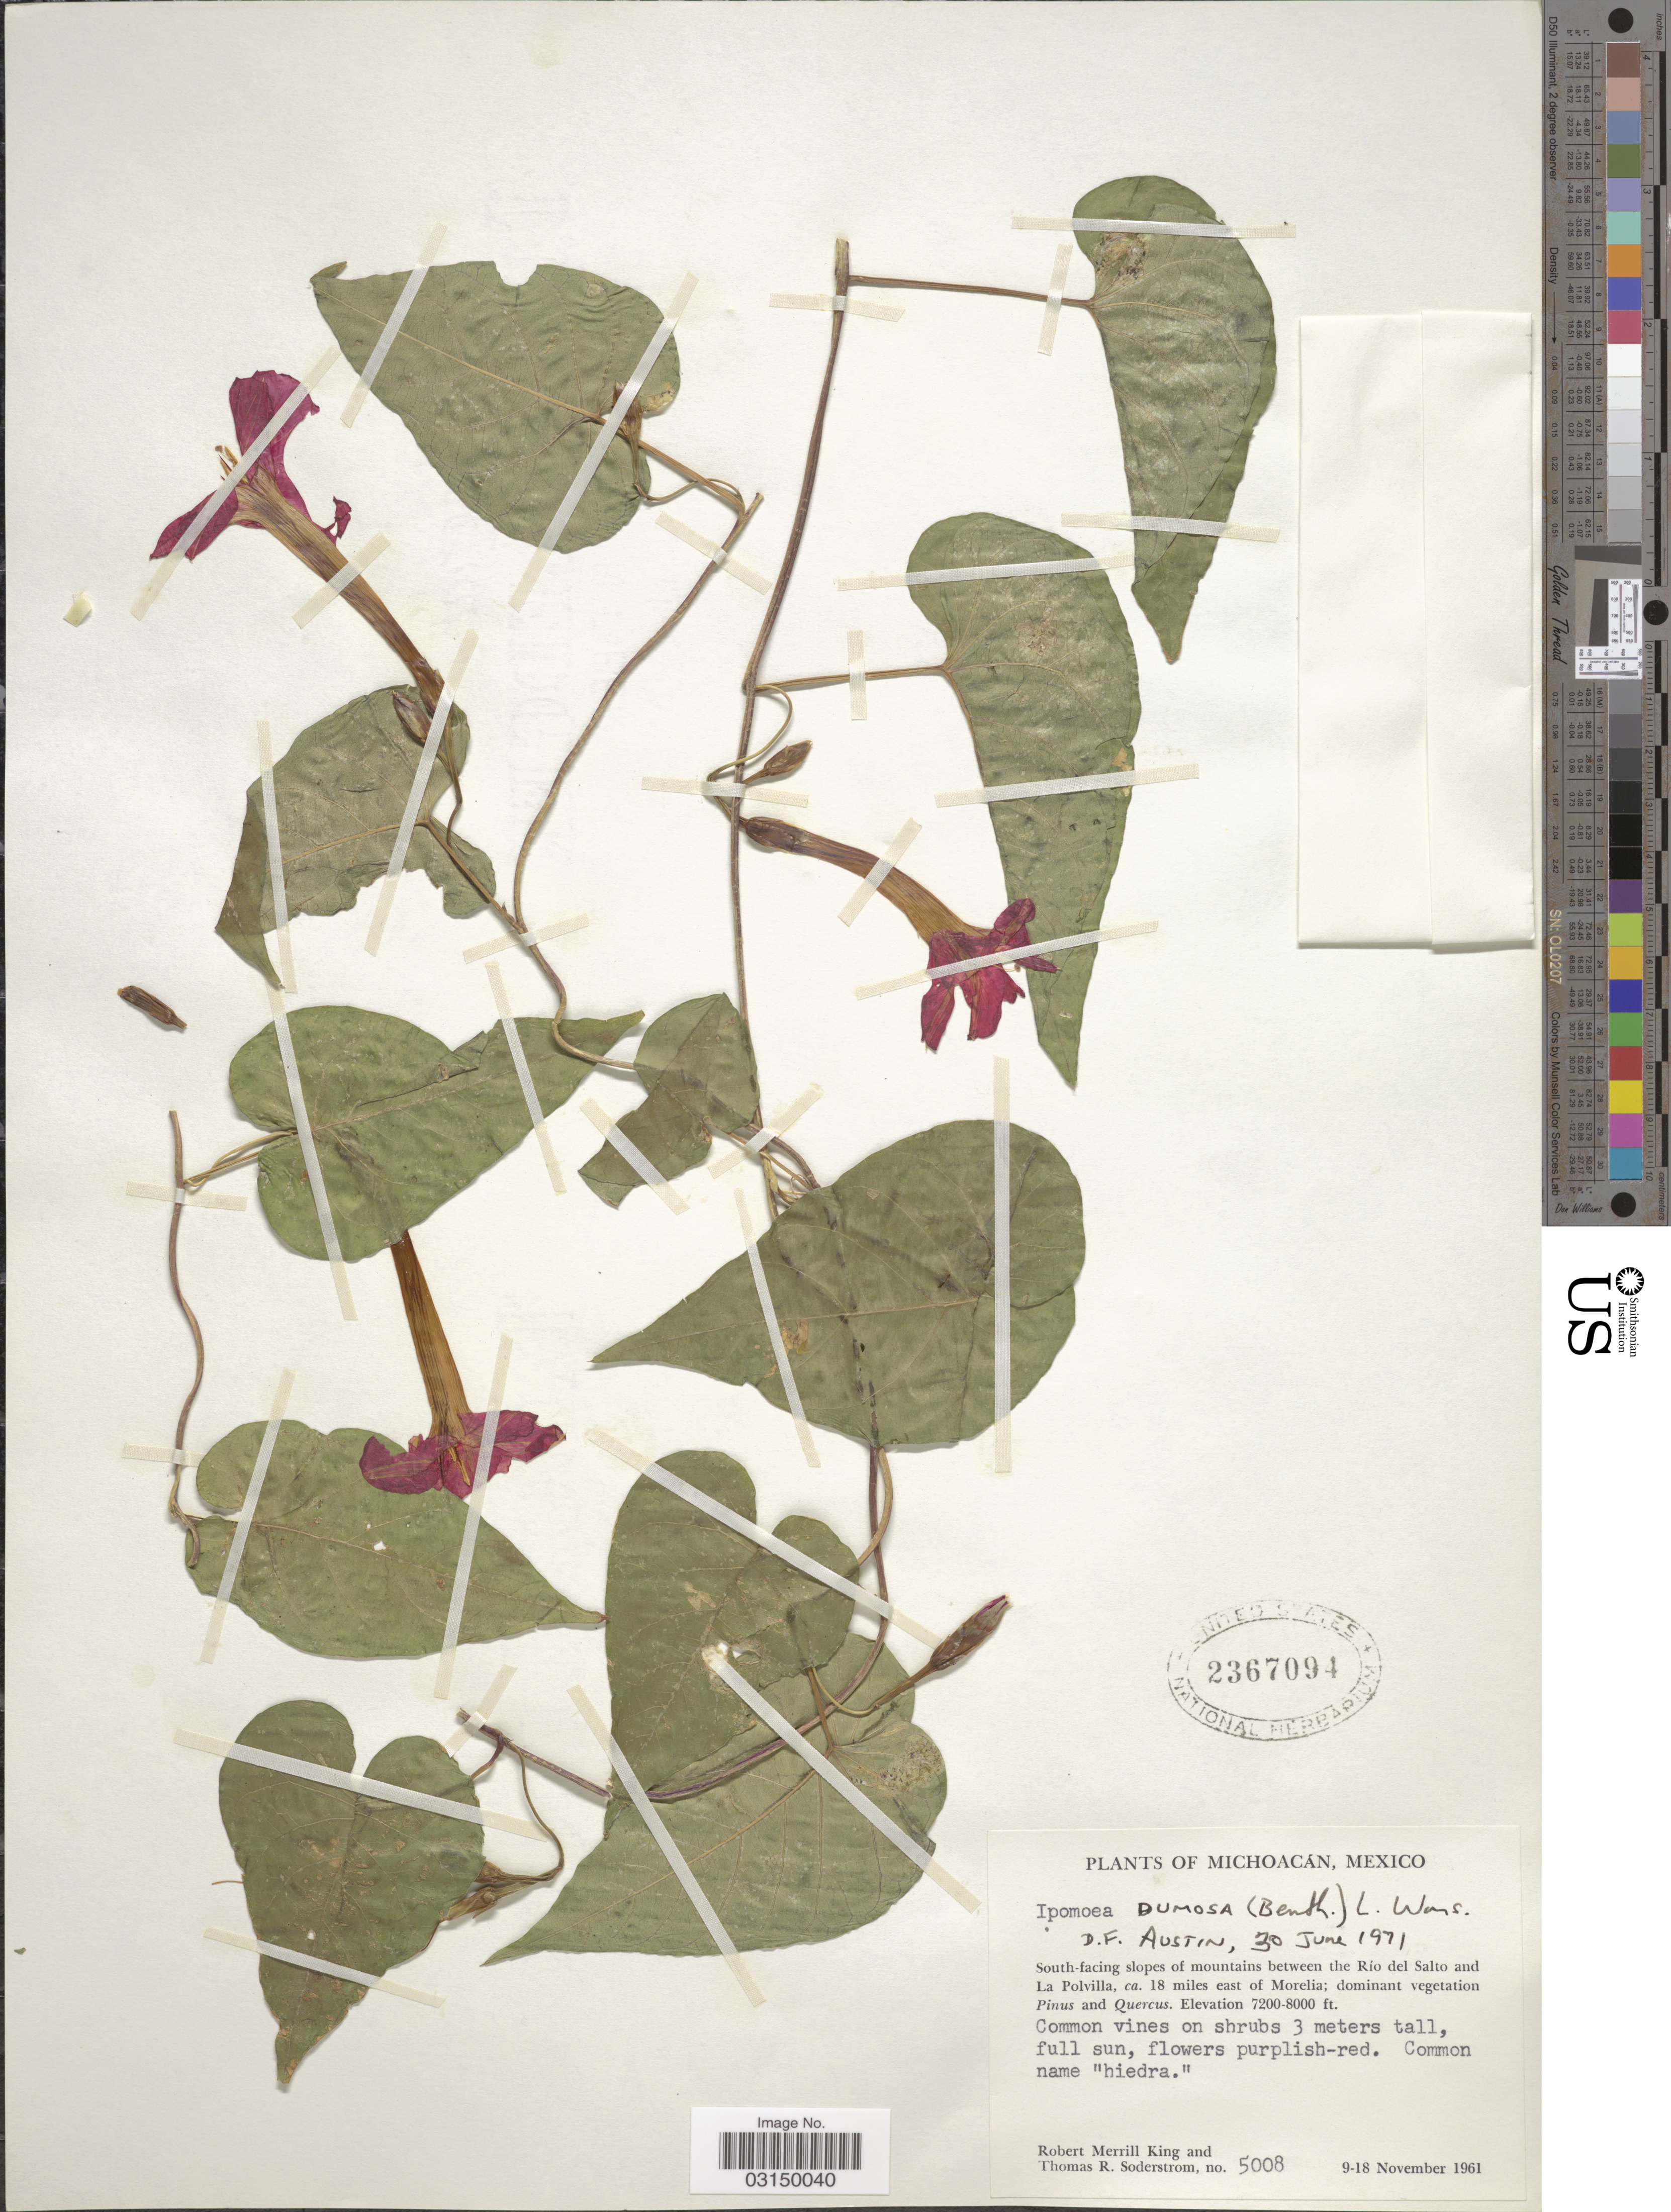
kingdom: Plantae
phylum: Tracheophyta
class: Magnoliopsida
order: Solanales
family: Convolvulaceae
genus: Ipomoea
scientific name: Ipomoea dumosa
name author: (Benth.) L.O. Williams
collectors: R. M. King & T. R. Soderstrom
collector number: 5008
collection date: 1961-11-09/1961-11-18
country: Mexico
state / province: Michoacán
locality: South-facing slopes of mountains between the Río del Salto and La Polvilla, ca. 18 miles east of Morelia.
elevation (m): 2195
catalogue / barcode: US 2367094